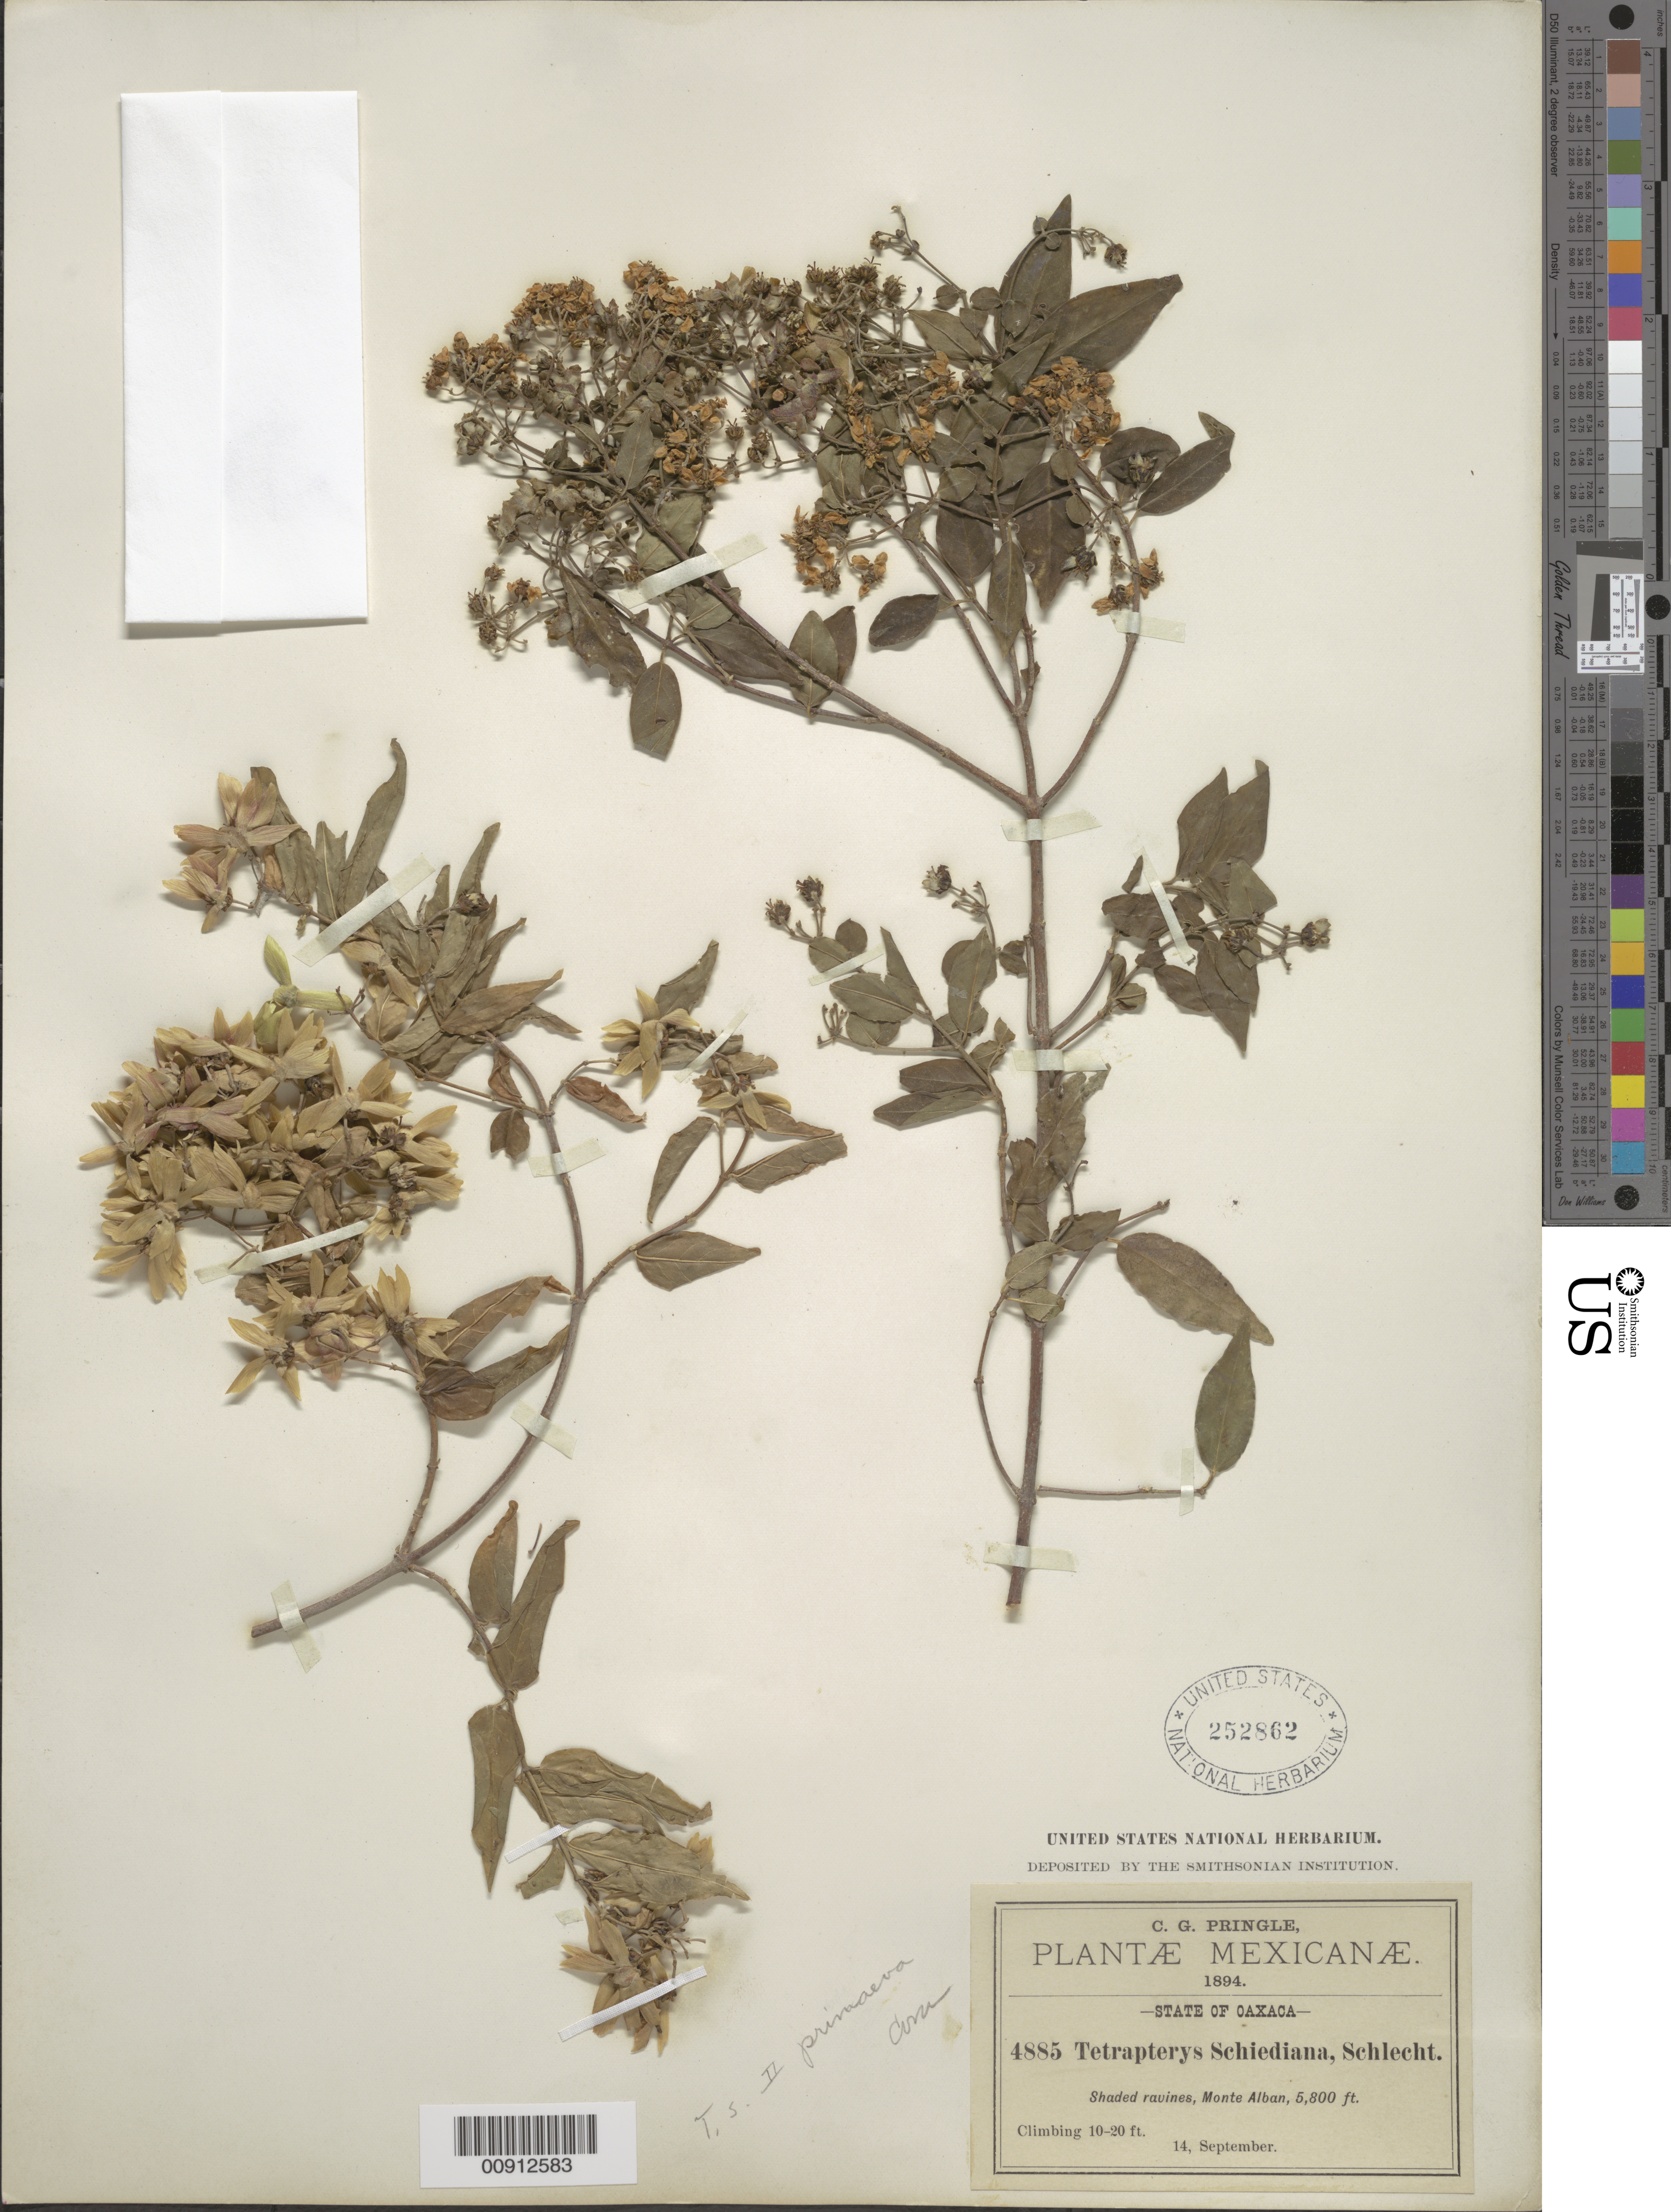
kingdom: Plantae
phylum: Tracheophyta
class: Magnoliopsida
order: Malpighiales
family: Malpighiaceae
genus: Tetrapterys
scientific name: Tetrapterys schiedeana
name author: Schltdl. & Cham.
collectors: C. G. Pringle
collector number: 4885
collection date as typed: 14 Sep 1894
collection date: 1894-09-14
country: Mexico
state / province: Oaxaca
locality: Monte Alban, State of Oaxaca.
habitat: Shaded ravines.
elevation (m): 1768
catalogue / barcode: US 252862